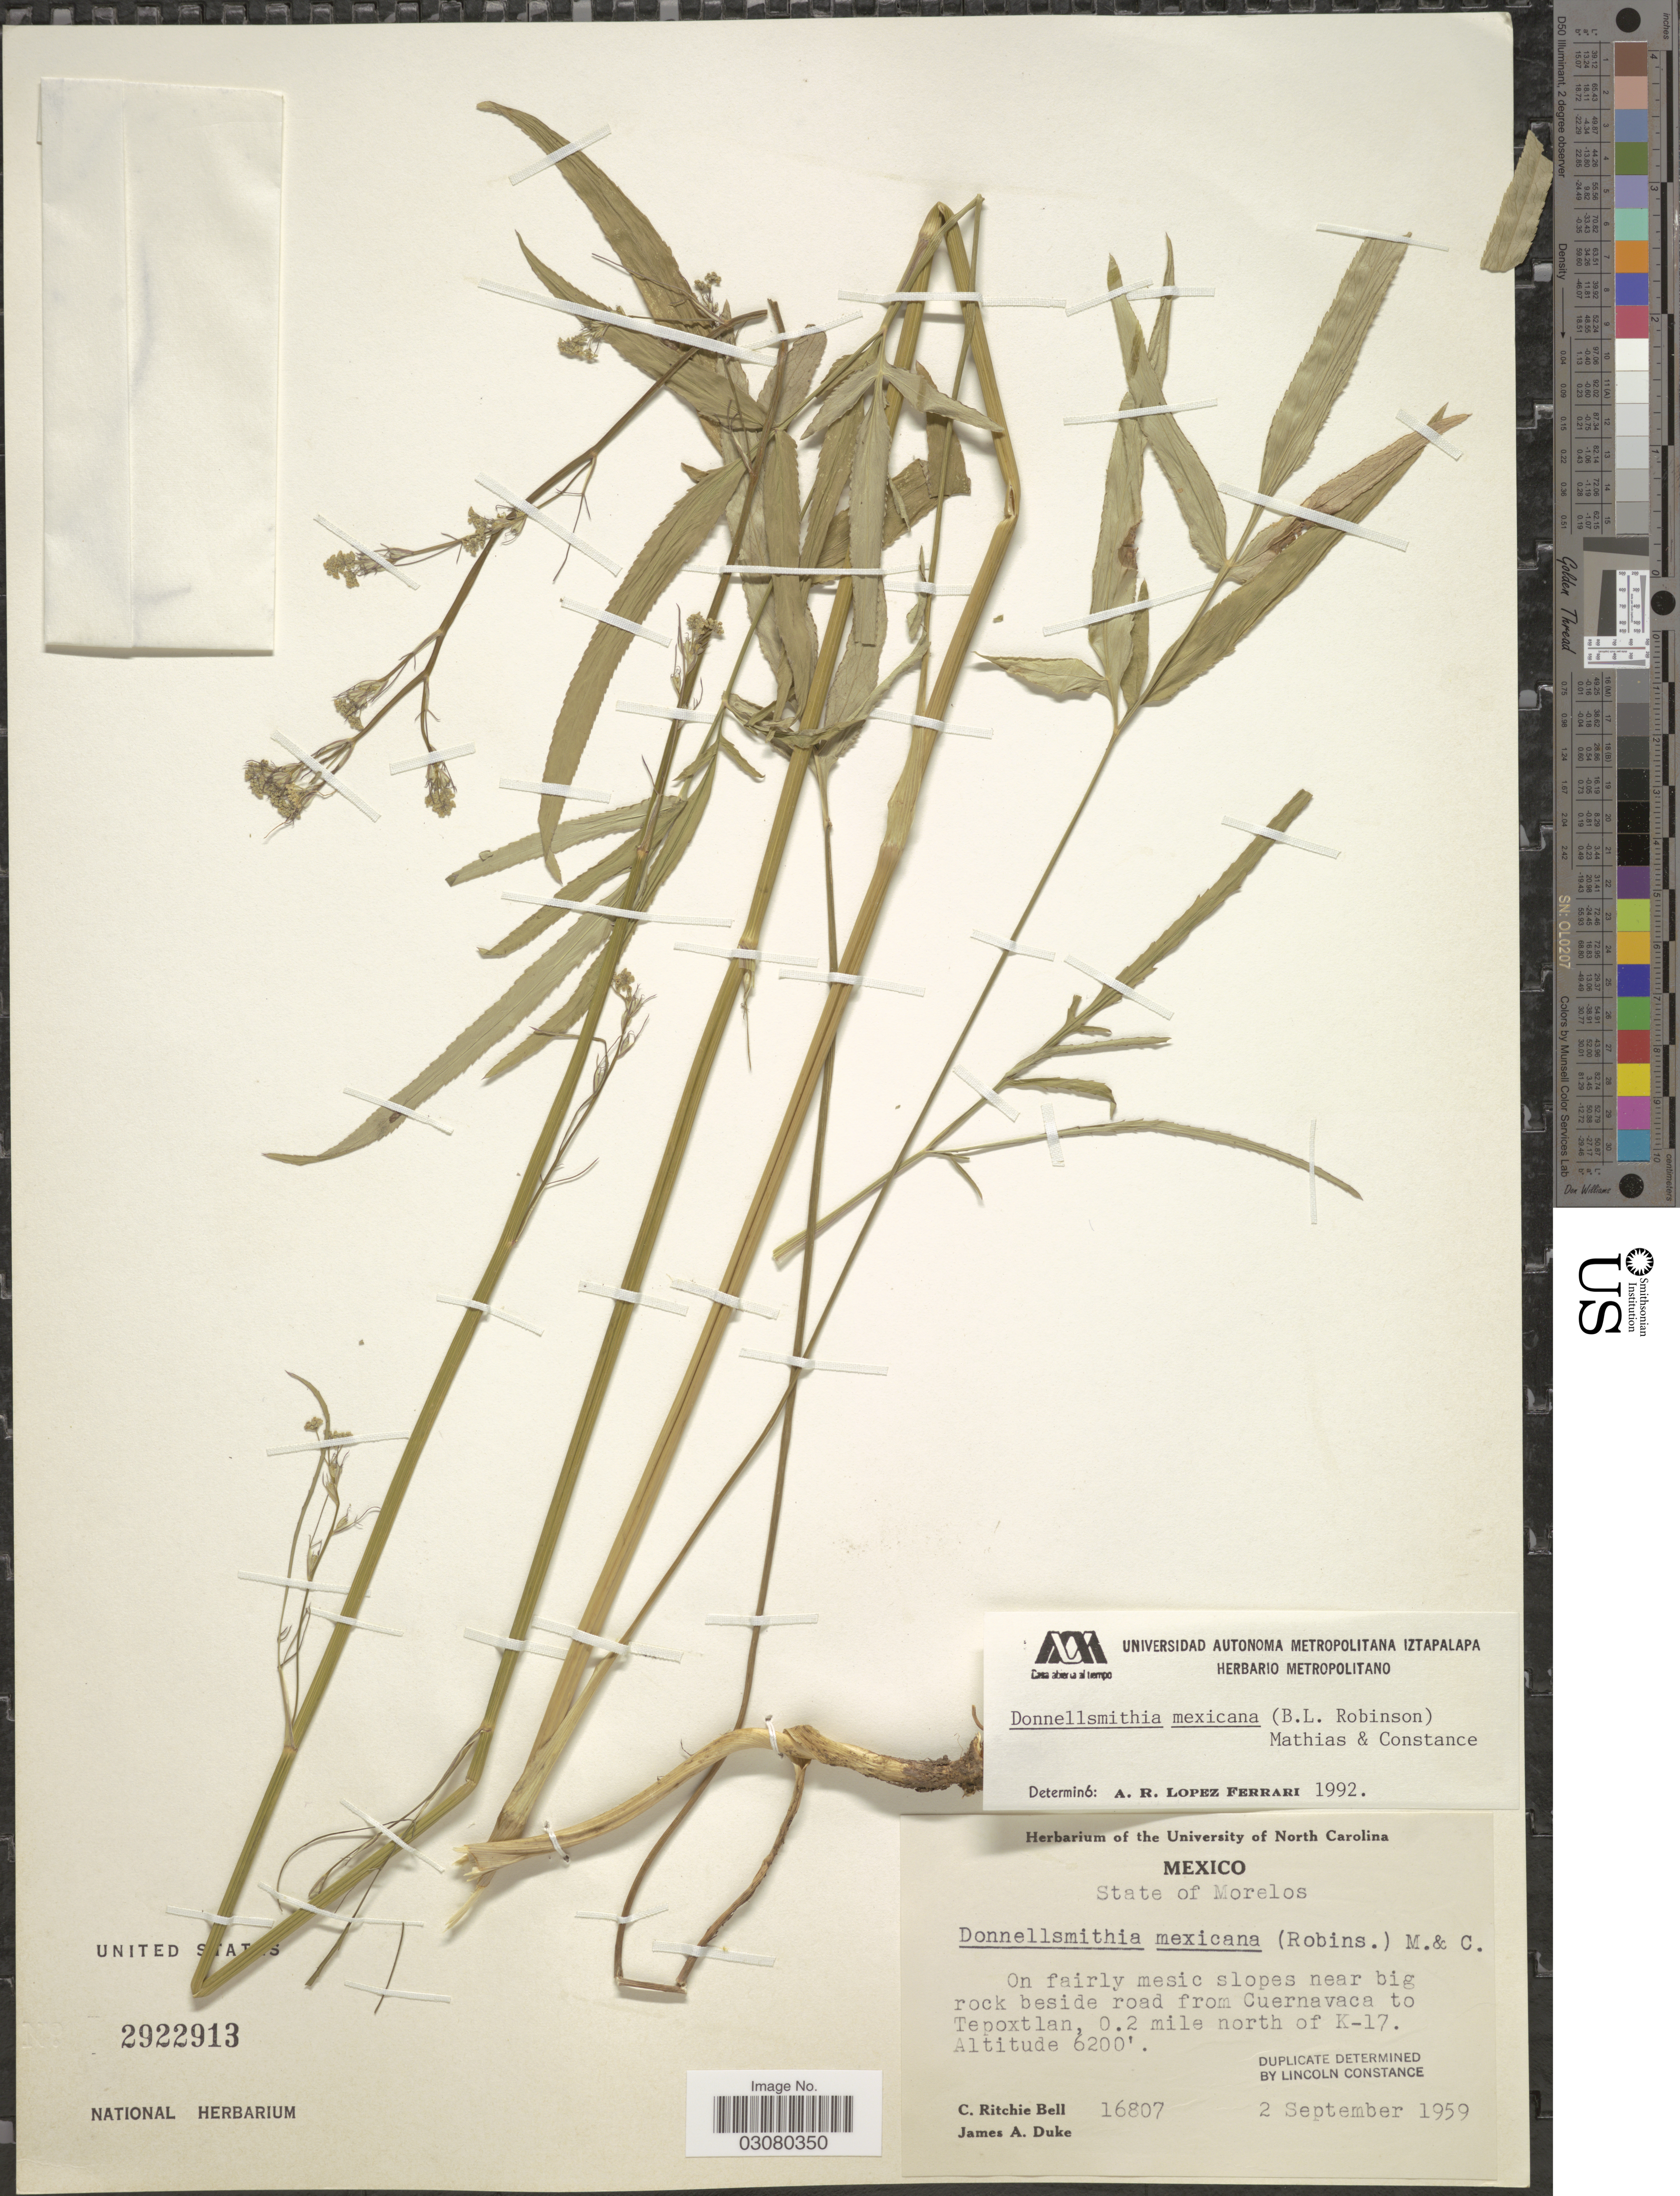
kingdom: Plantae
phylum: Tracheophyta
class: Magnoliopsida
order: Apiales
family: Apiaceae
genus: Donnellsmithia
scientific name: Donnellsmithia mexicana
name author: (B.L. Rob.) Mathias & Constance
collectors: C. R. Bell & J. A. Duke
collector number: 16807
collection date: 1959-09-02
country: Mexico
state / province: Morelos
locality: Beside road from Cuernavaca to Tepoxtlan, 0.2 miles north of K-17.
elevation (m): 1890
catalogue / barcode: US 2922913